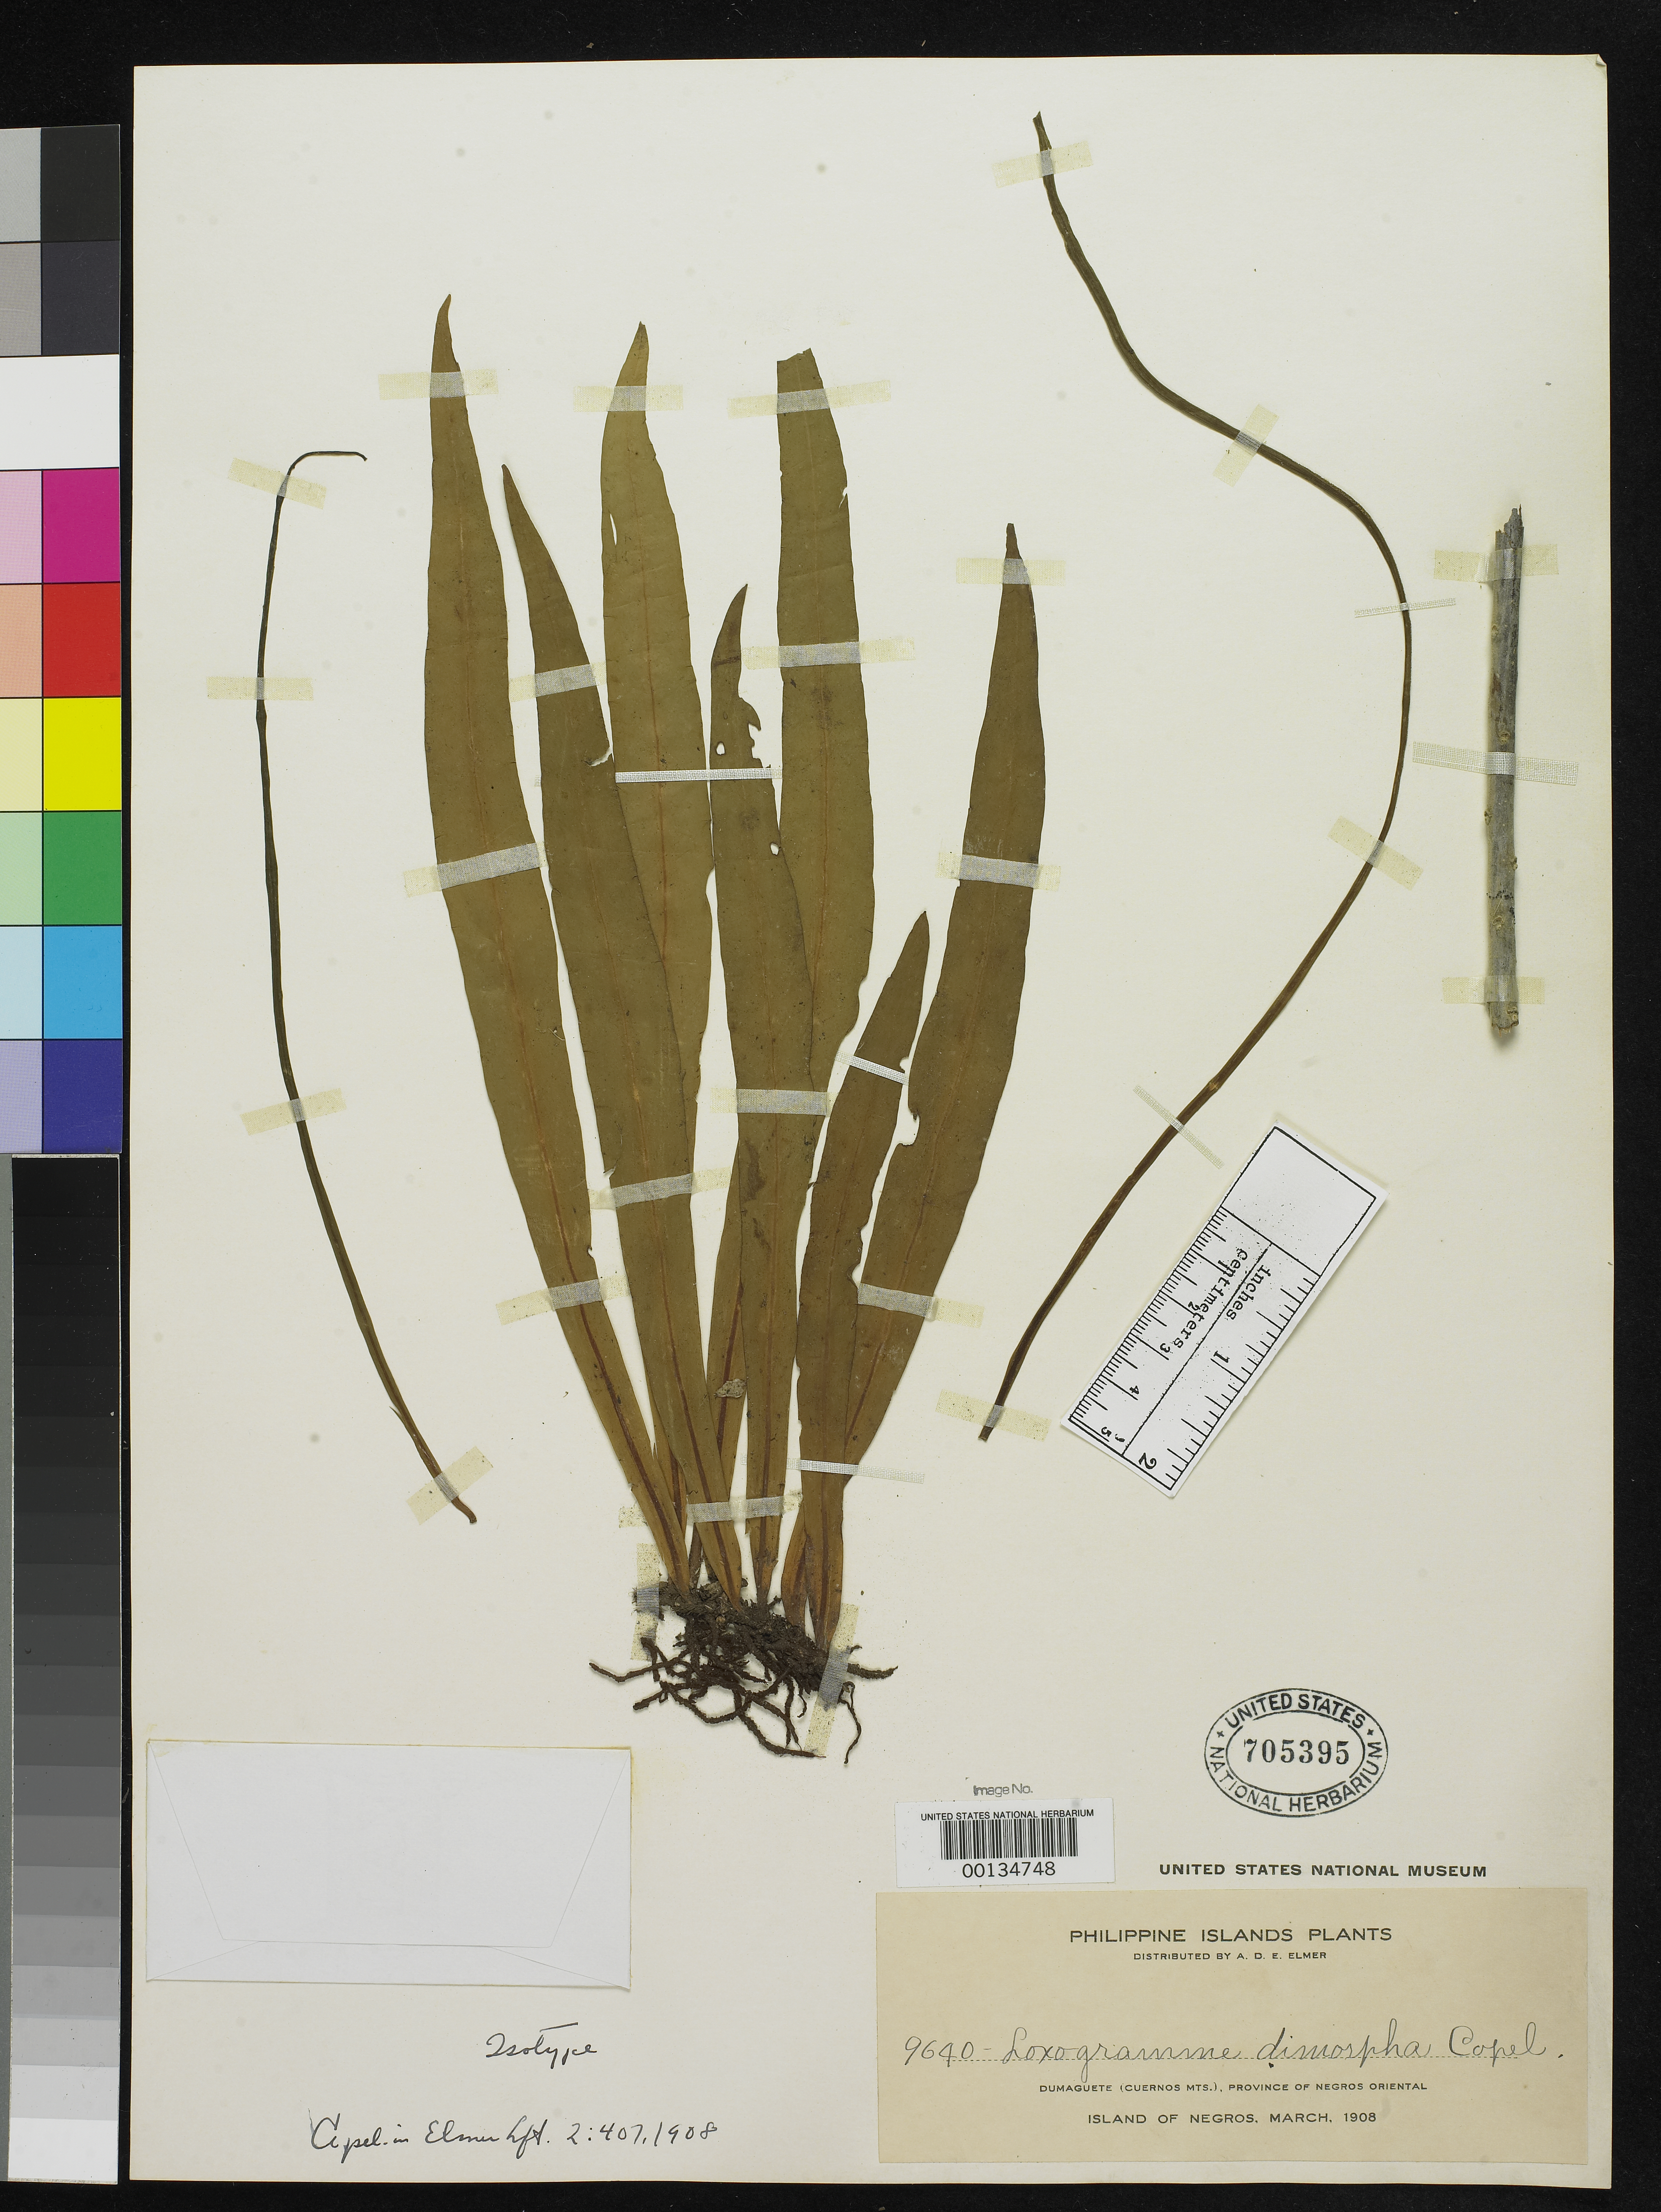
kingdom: Plantae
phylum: Tracheophyta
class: Polypodiopsida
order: Polypodiales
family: Polypodiaceae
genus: Loxogramme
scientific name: Loxogramme dimorpha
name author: Copel. in Elmer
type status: Isotype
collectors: A. D. E. Elmer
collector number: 9640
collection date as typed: Mar 1905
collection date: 1905-03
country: Philippines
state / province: Central Visayas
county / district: Negros Oriental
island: Negros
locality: Dumaguete, Cuernos Mountains.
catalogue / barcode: US 705395